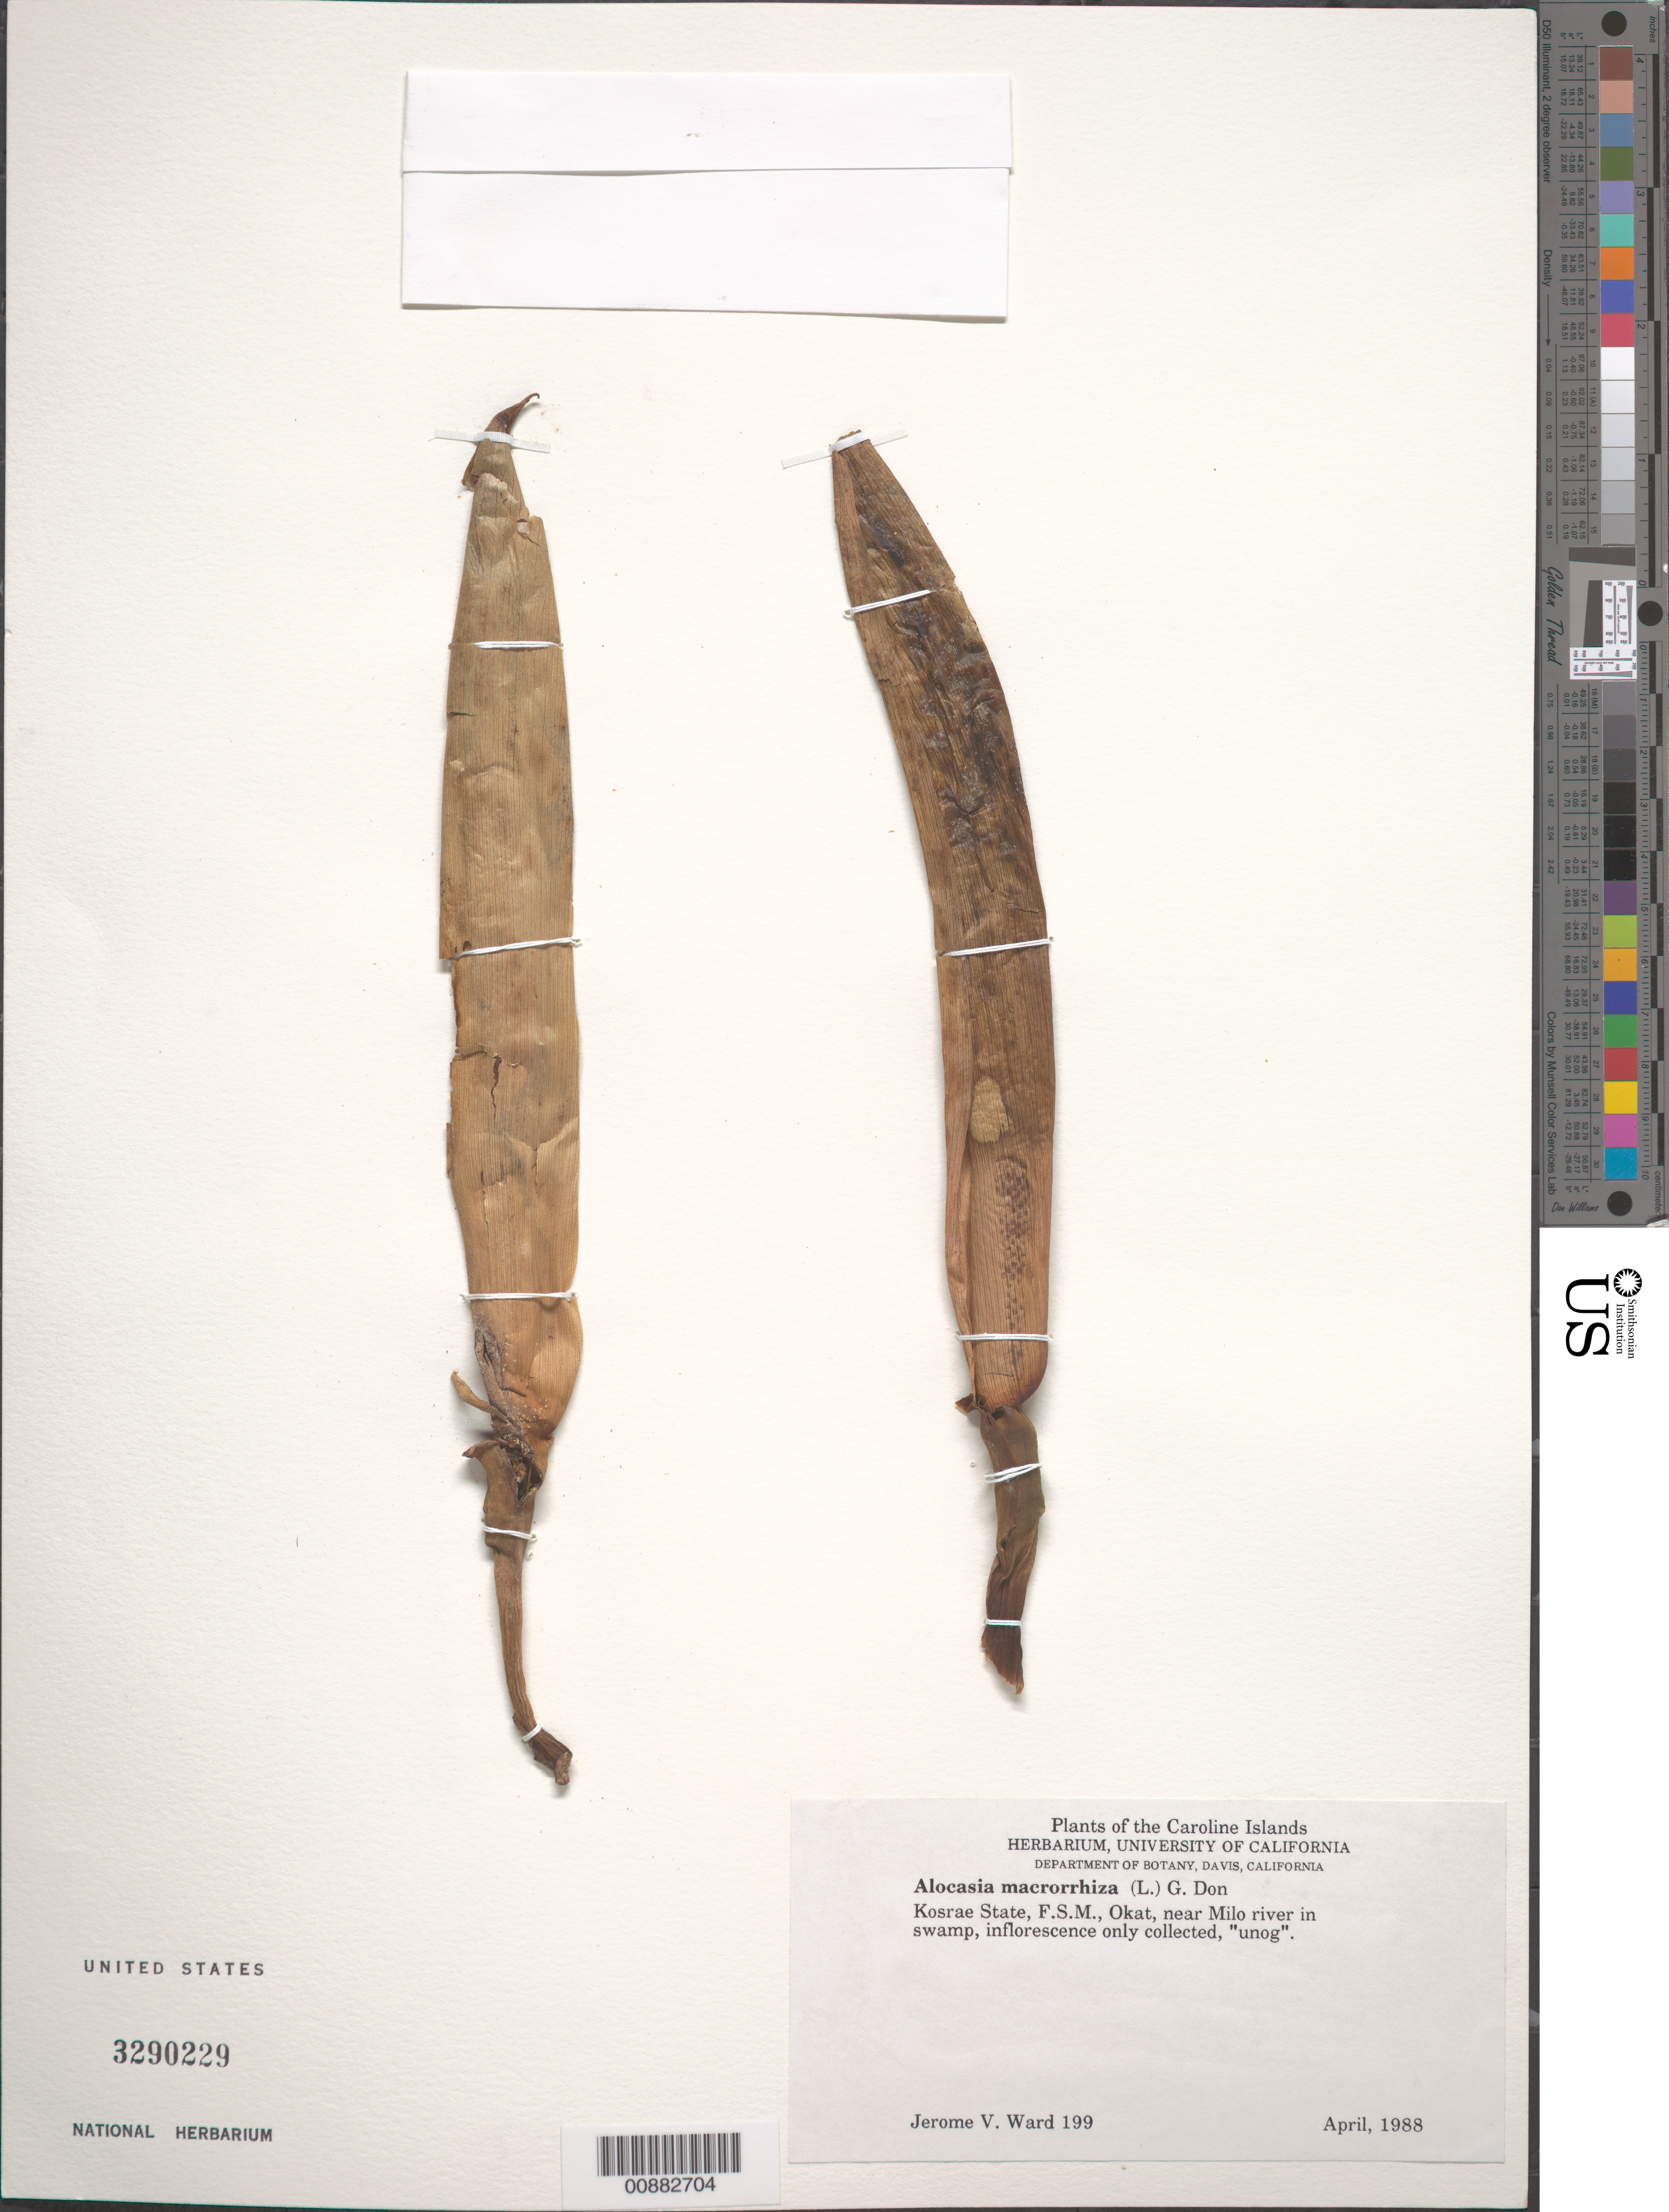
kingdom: Plantae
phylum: Tracheophyta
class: Liliopsida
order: Alismatales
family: Araceae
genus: Alocasia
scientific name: Alocasia macrorrhizos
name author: (L.) G. Don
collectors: J. V. Ward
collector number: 199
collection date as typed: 01 Apr 1988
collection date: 1988-04-01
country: Micronesia, Federated States of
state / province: Kosrae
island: Kosrae [Kusaie]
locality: Okat, near Milo river in swamp.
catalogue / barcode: US 3290229